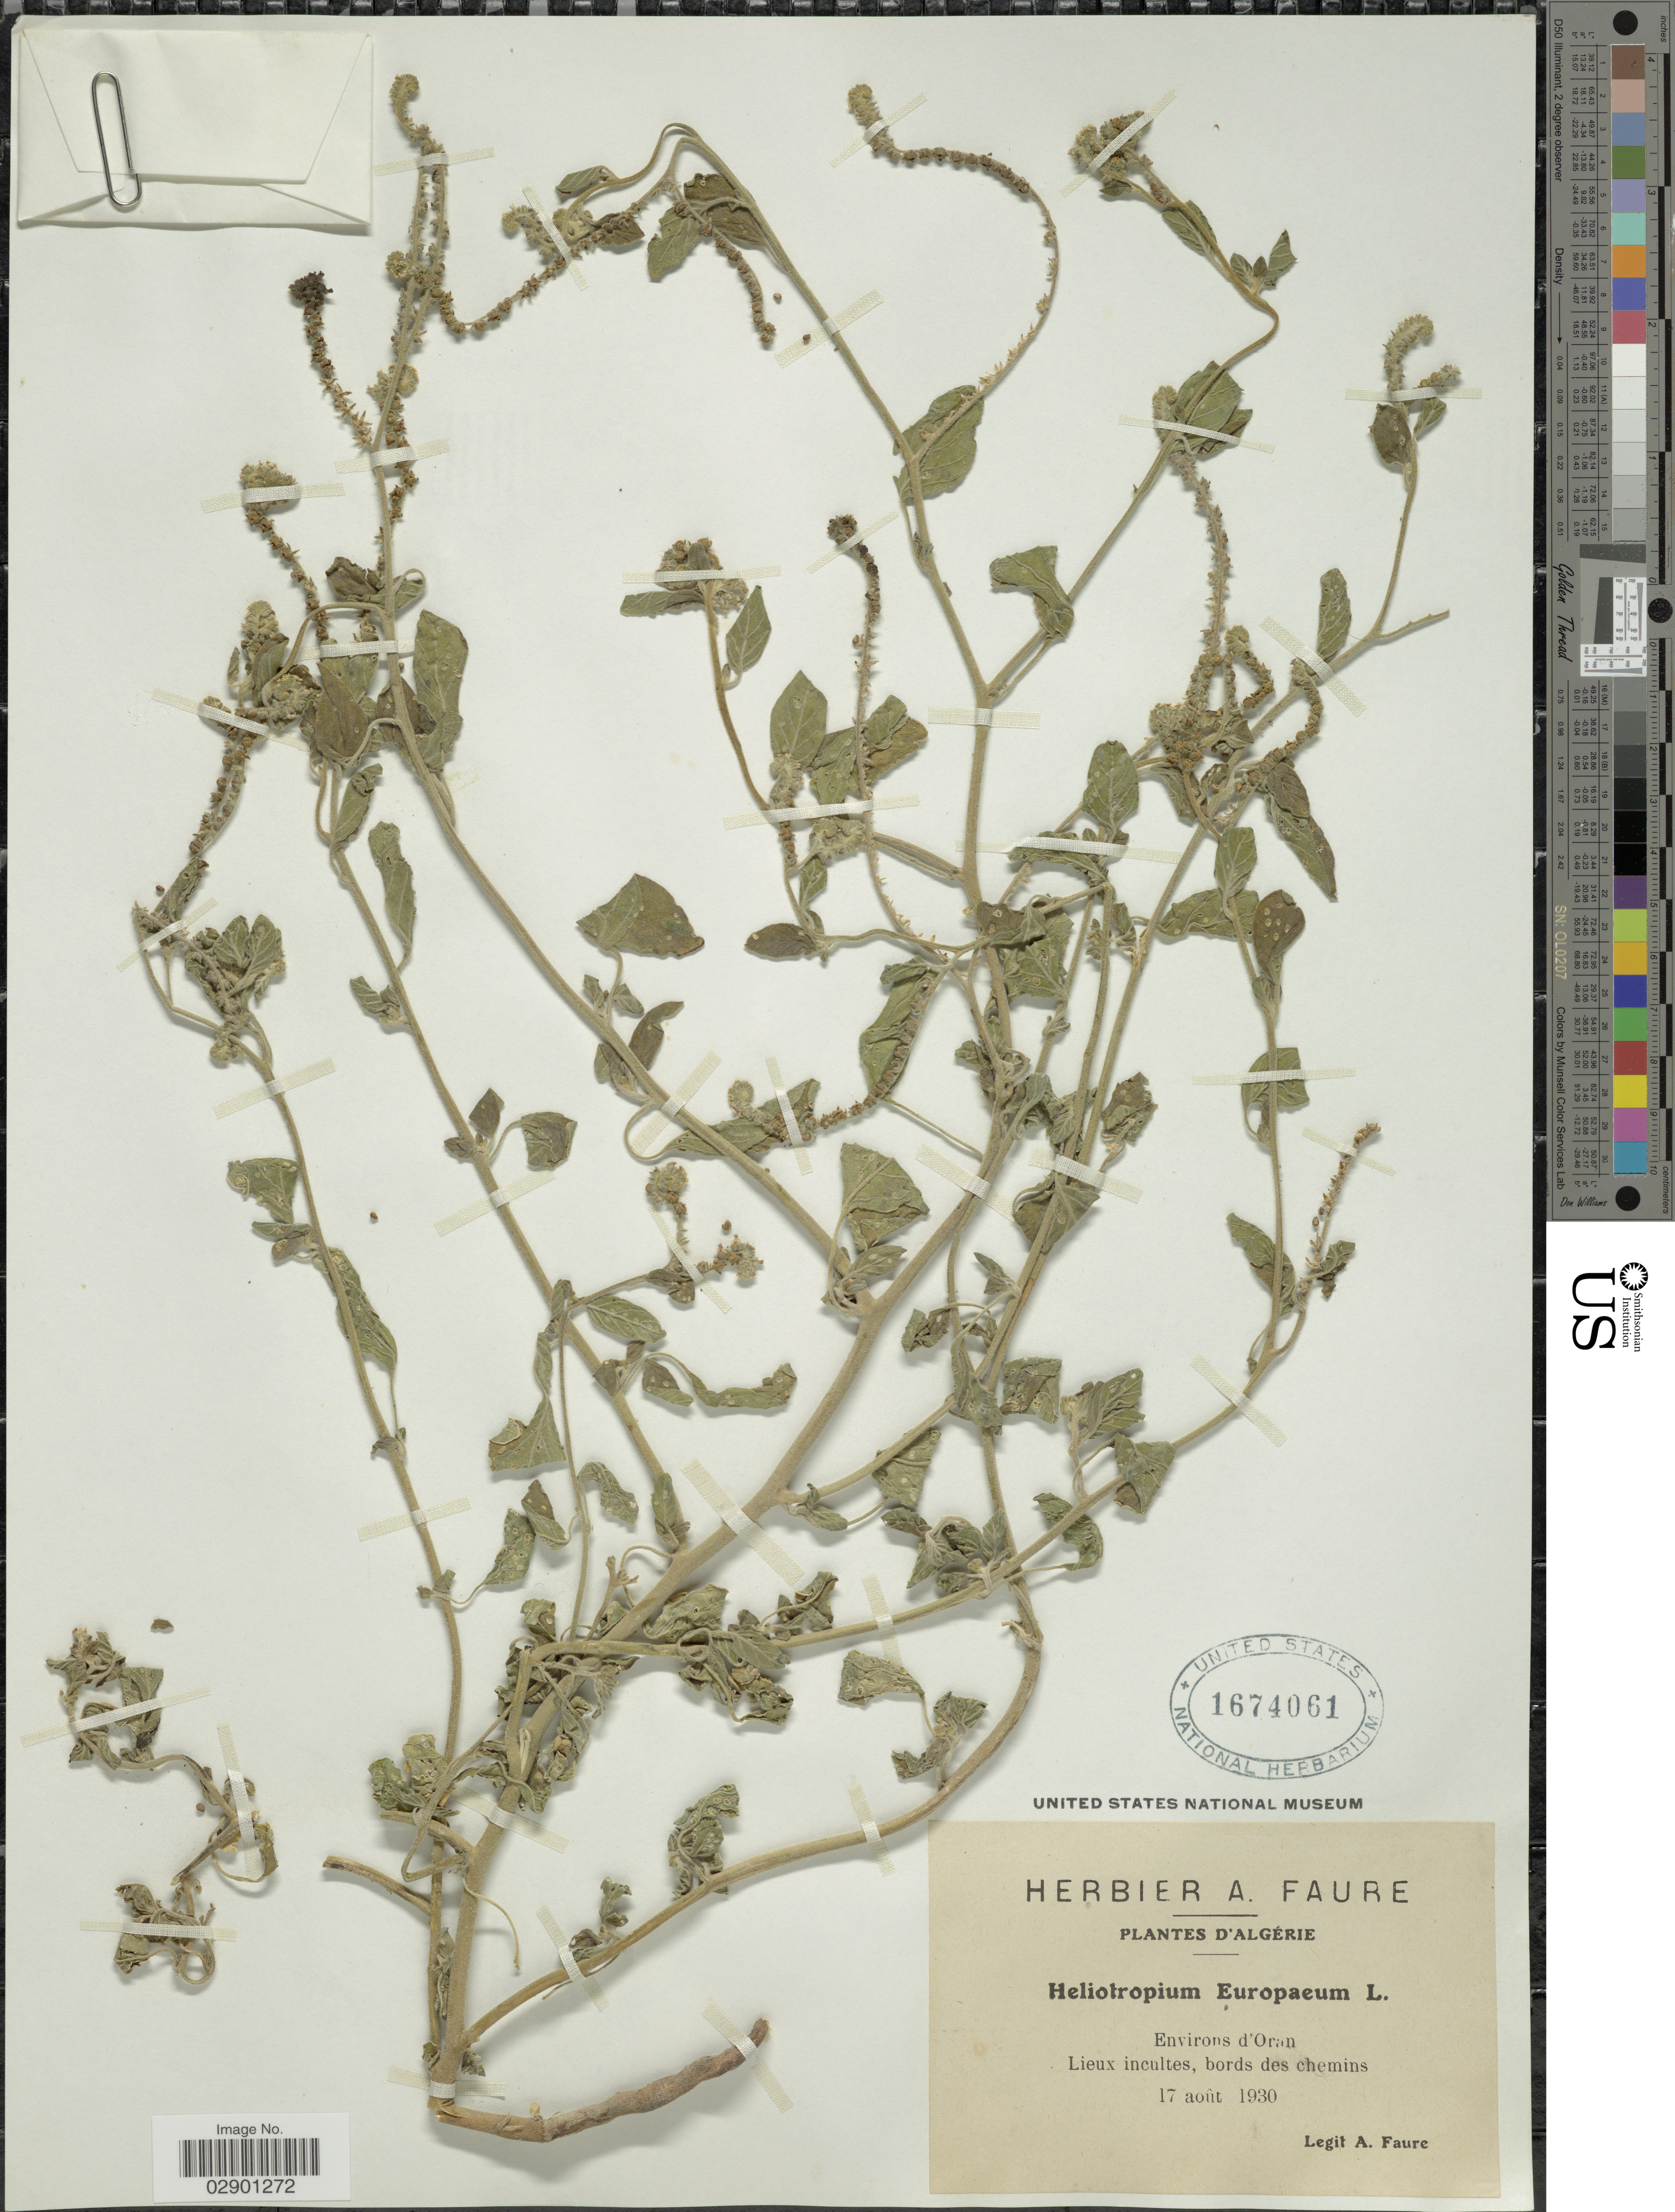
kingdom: Plantae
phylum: Tracheophyta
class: Magnoliopsida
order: Boraginales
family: Heliotropiaceae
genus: Heliotropium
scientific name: Heliotropium europaeum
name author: L.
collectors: A. Faure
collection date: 1930-08-17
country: Algeria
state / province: Oran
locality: Environs d'Oran. Lieux incultes, bords des chemins.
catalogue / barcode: US 1674061